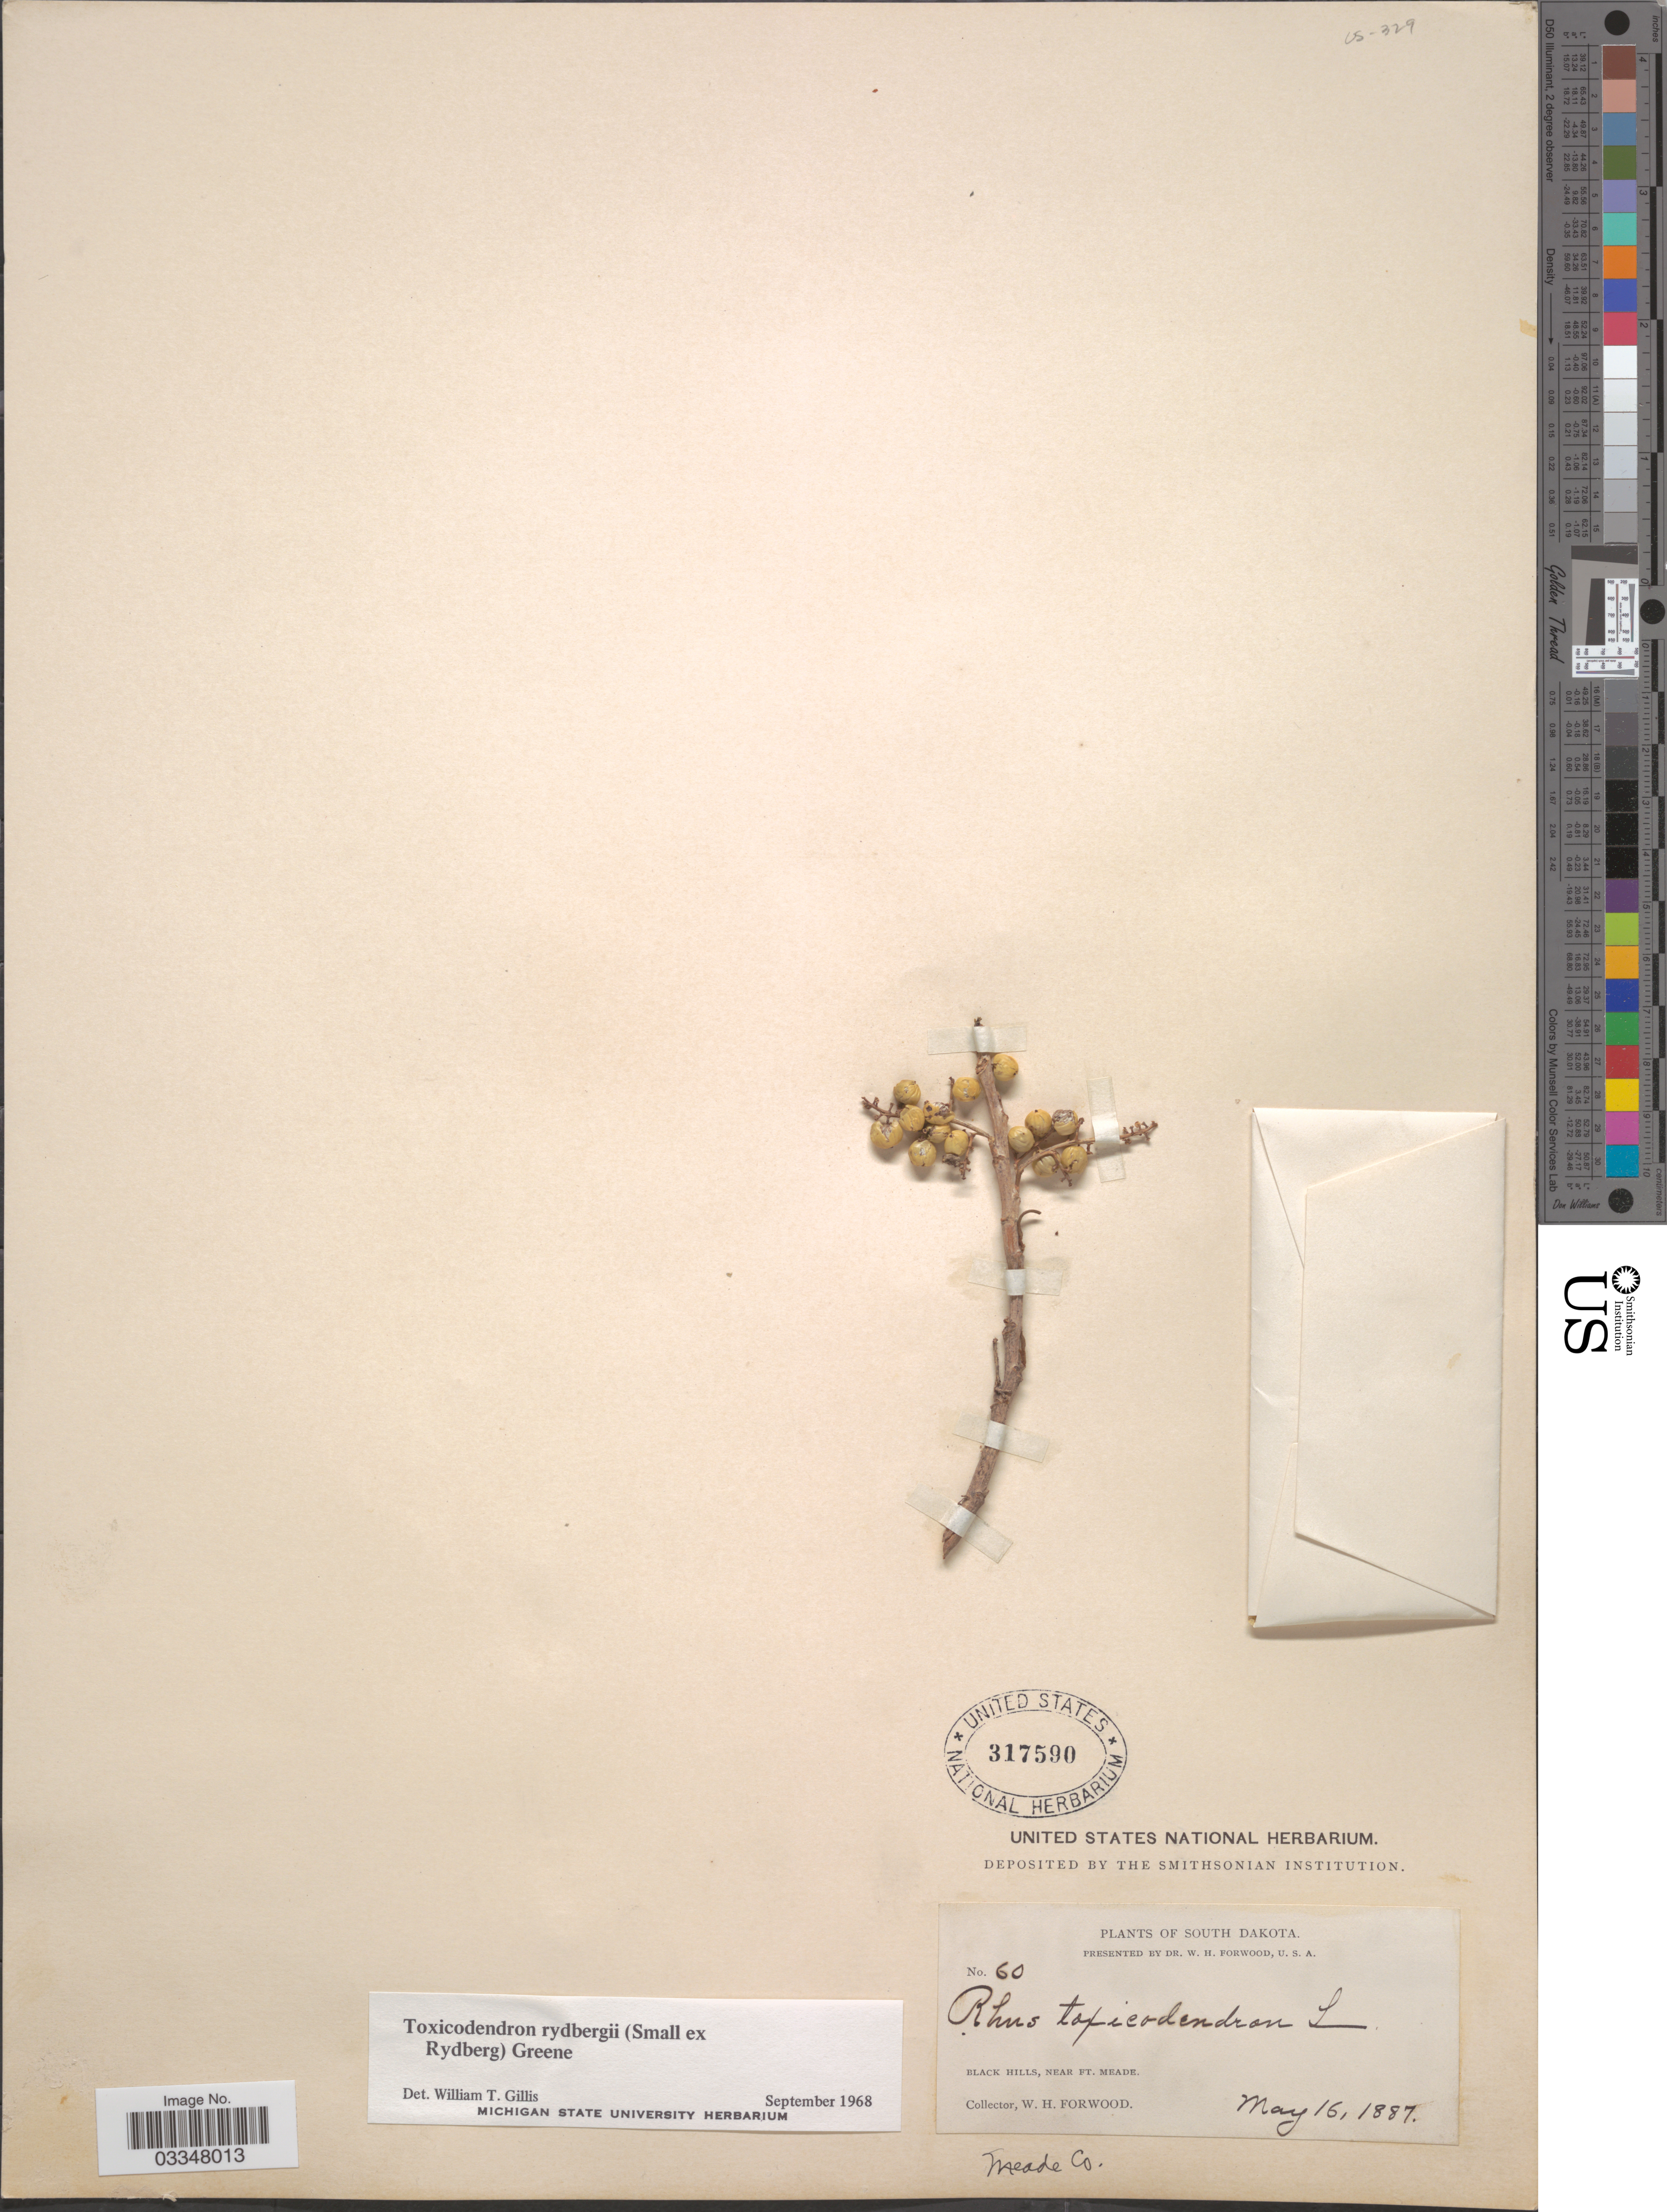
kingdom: Plantae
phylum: Tracheophyta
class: Magnoliopsida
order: Sapindales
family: Anacardiaceae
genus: Toxicodendron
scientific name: Toxicodendron radicans subsp. rydbergii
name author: (Small & Rydb.) Á. Löve & D. Löve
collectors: W. Forwood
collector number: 60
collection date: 1887-05-16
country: United States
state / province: South Dakota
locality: Black Hills, near Ft. Meade. Meade Co.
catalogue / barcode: US 317590